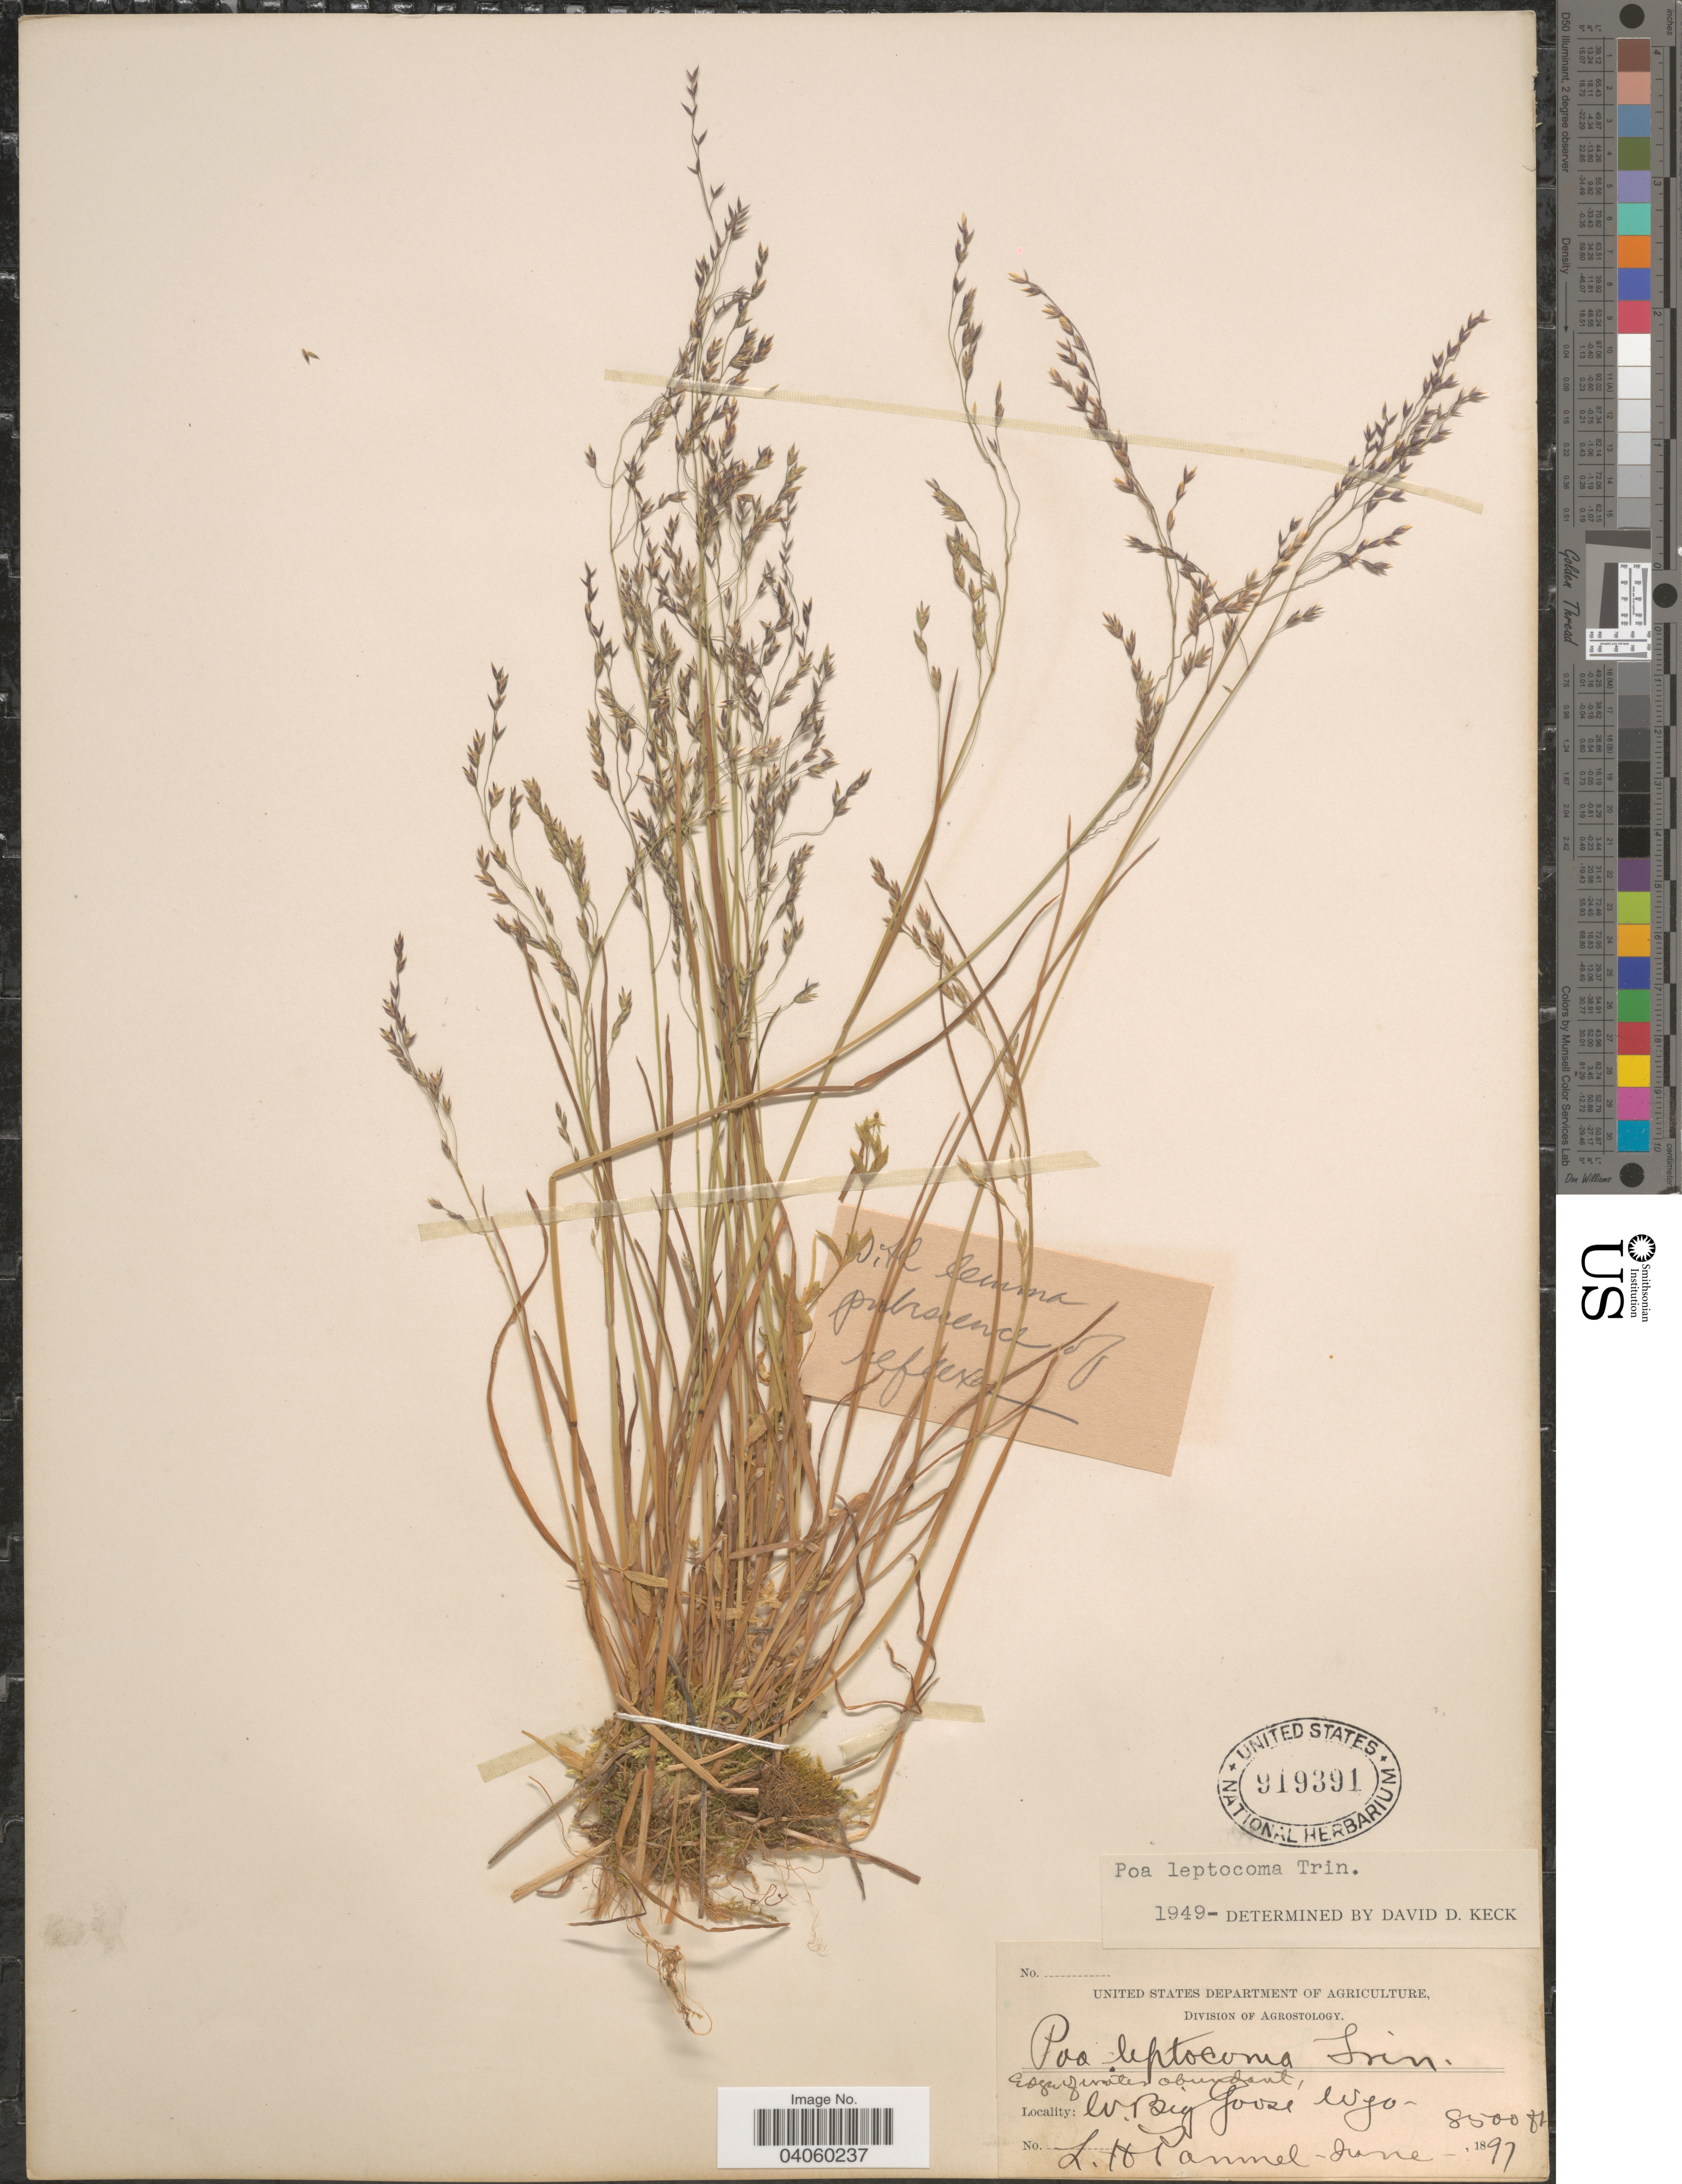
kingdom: Plantae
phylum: Tracheophyta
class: Liliopsida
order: Poales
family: Poaceae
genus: Poa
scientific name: Poa leptocoma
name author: Trin.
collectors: L. Pammel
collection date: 1897-06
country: United States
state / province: Wyoming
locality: W. Big Goose.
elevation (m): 2591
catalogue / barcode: US 919391